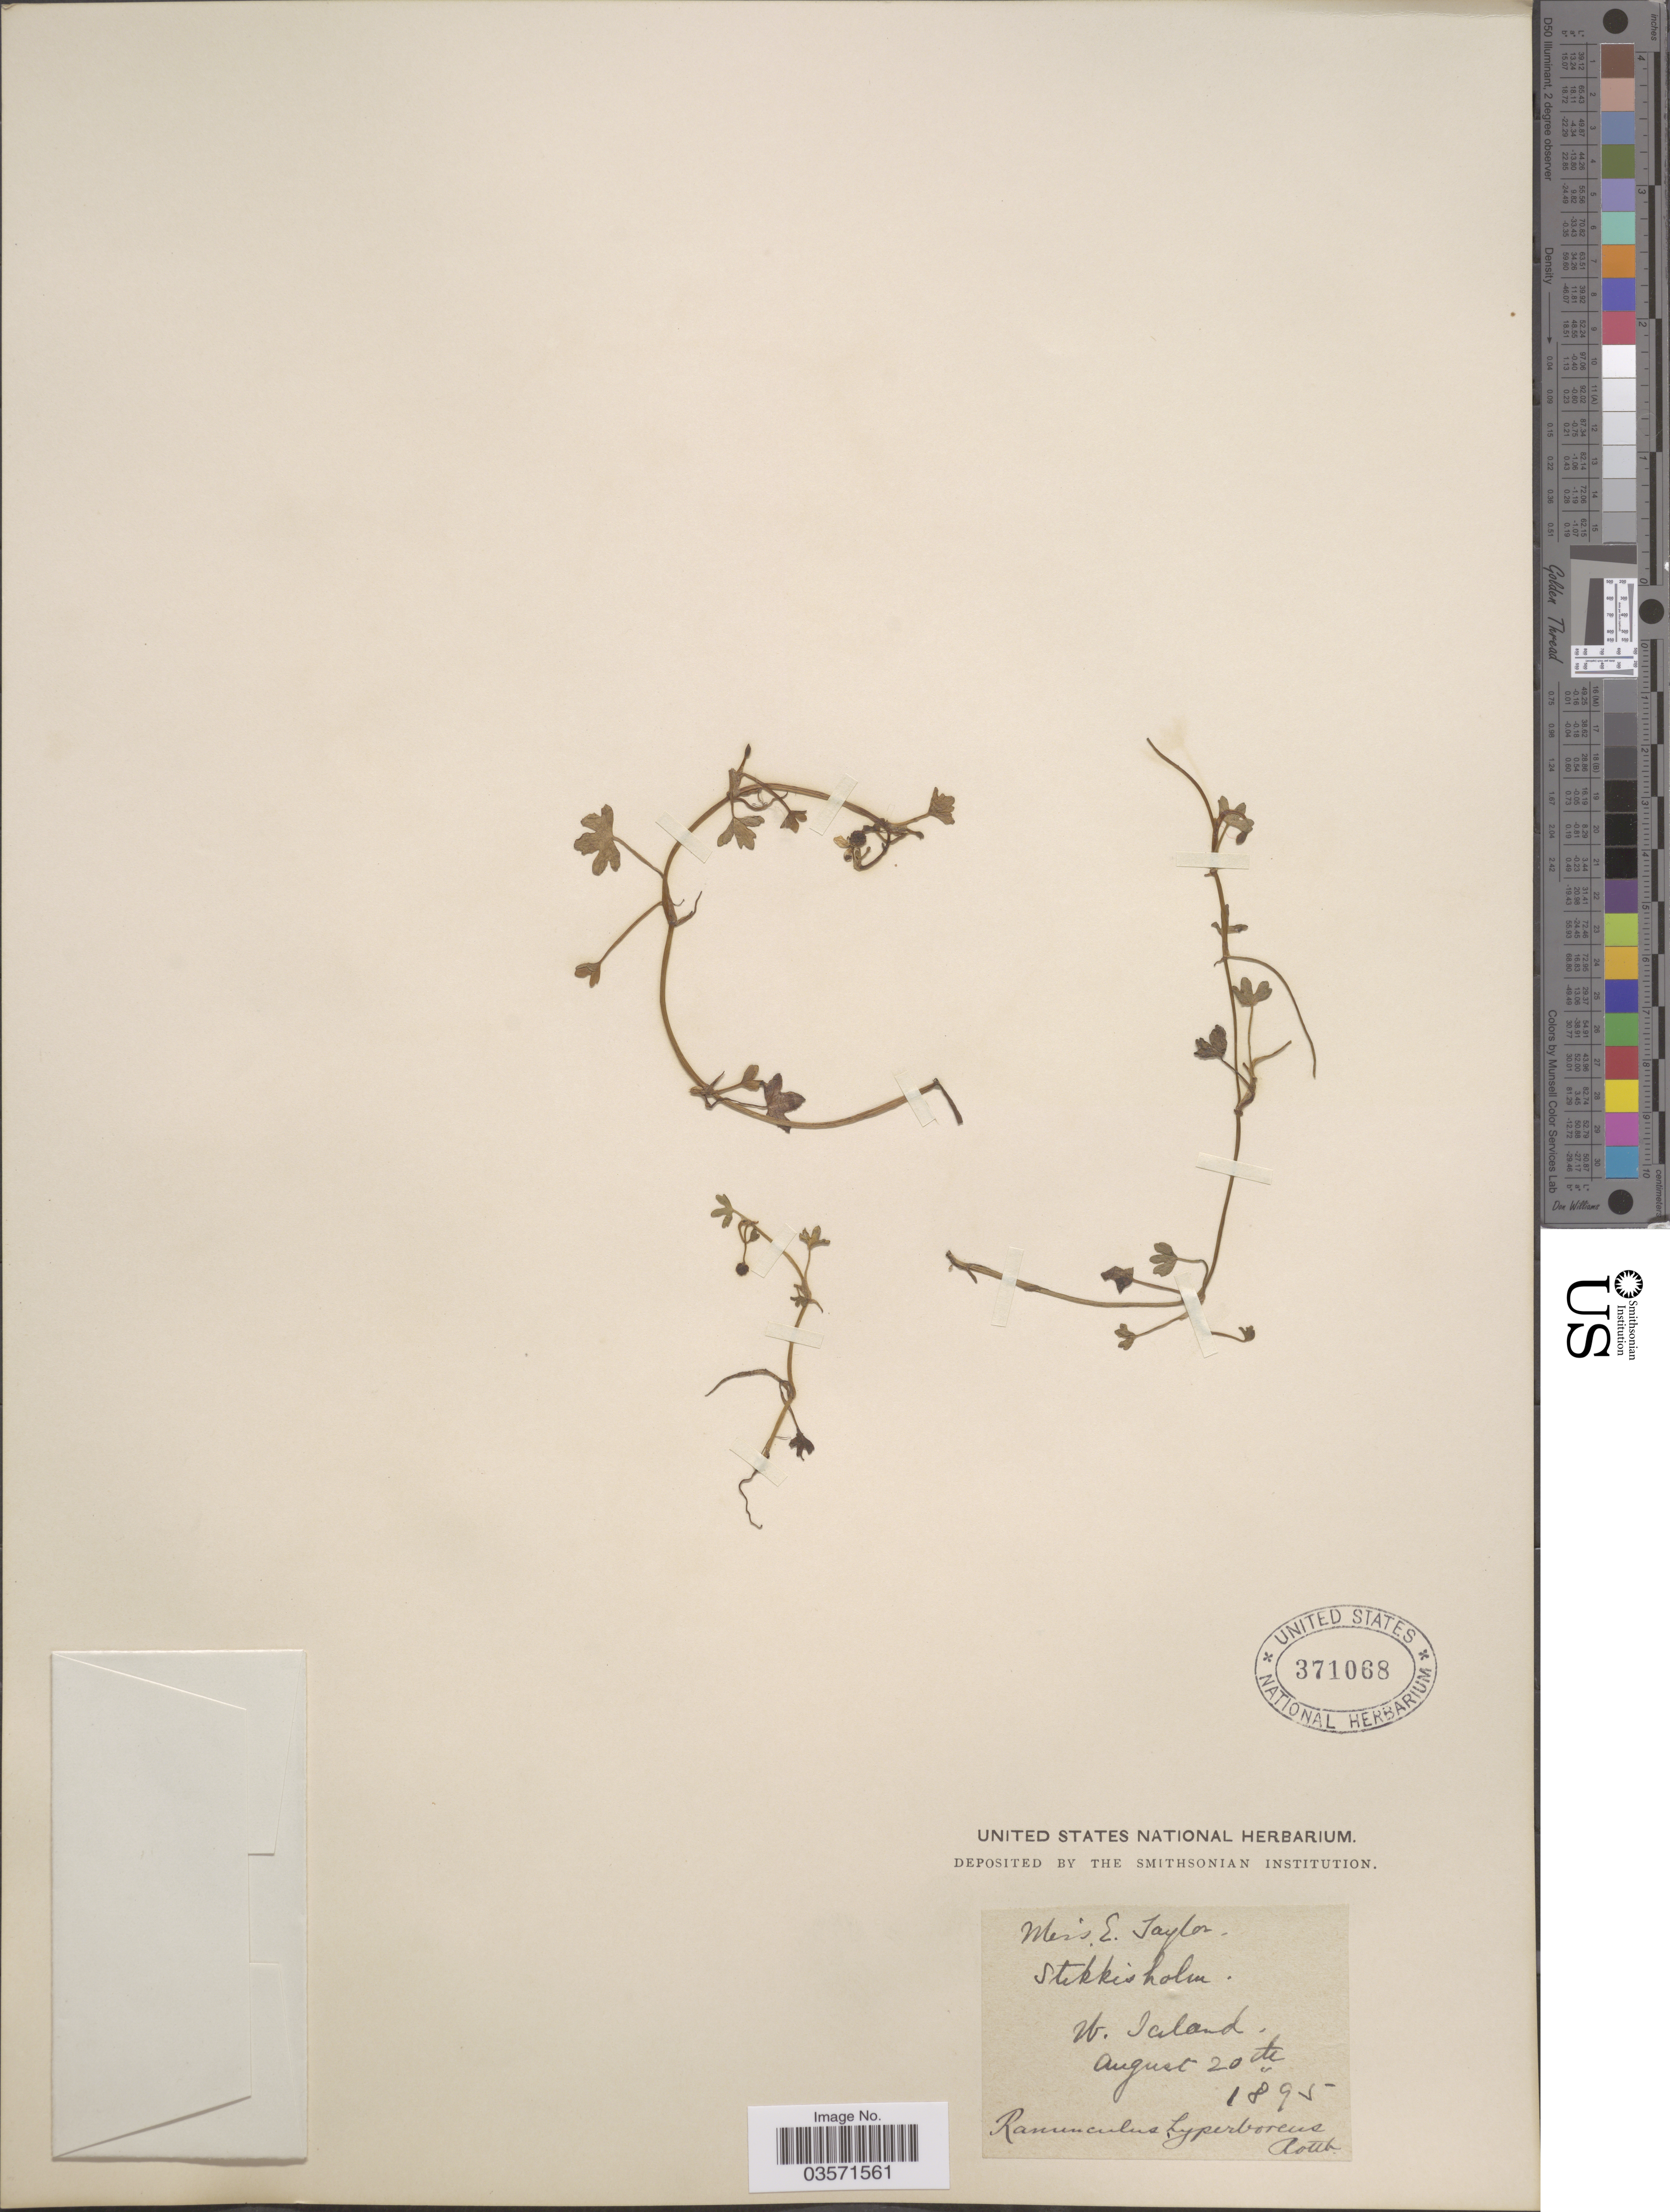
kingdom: Plantae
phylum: Tracheophyta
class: Magnoliopsida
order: Ranunculales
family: Ranunculaceae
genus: Ranunculus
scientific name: Ranunculus hyperboreus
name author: Rottb.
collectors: E. Taylor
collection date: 1895-08-20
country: Iceland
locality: W. Iceland. Stikkisholm.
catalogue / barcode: US 371068